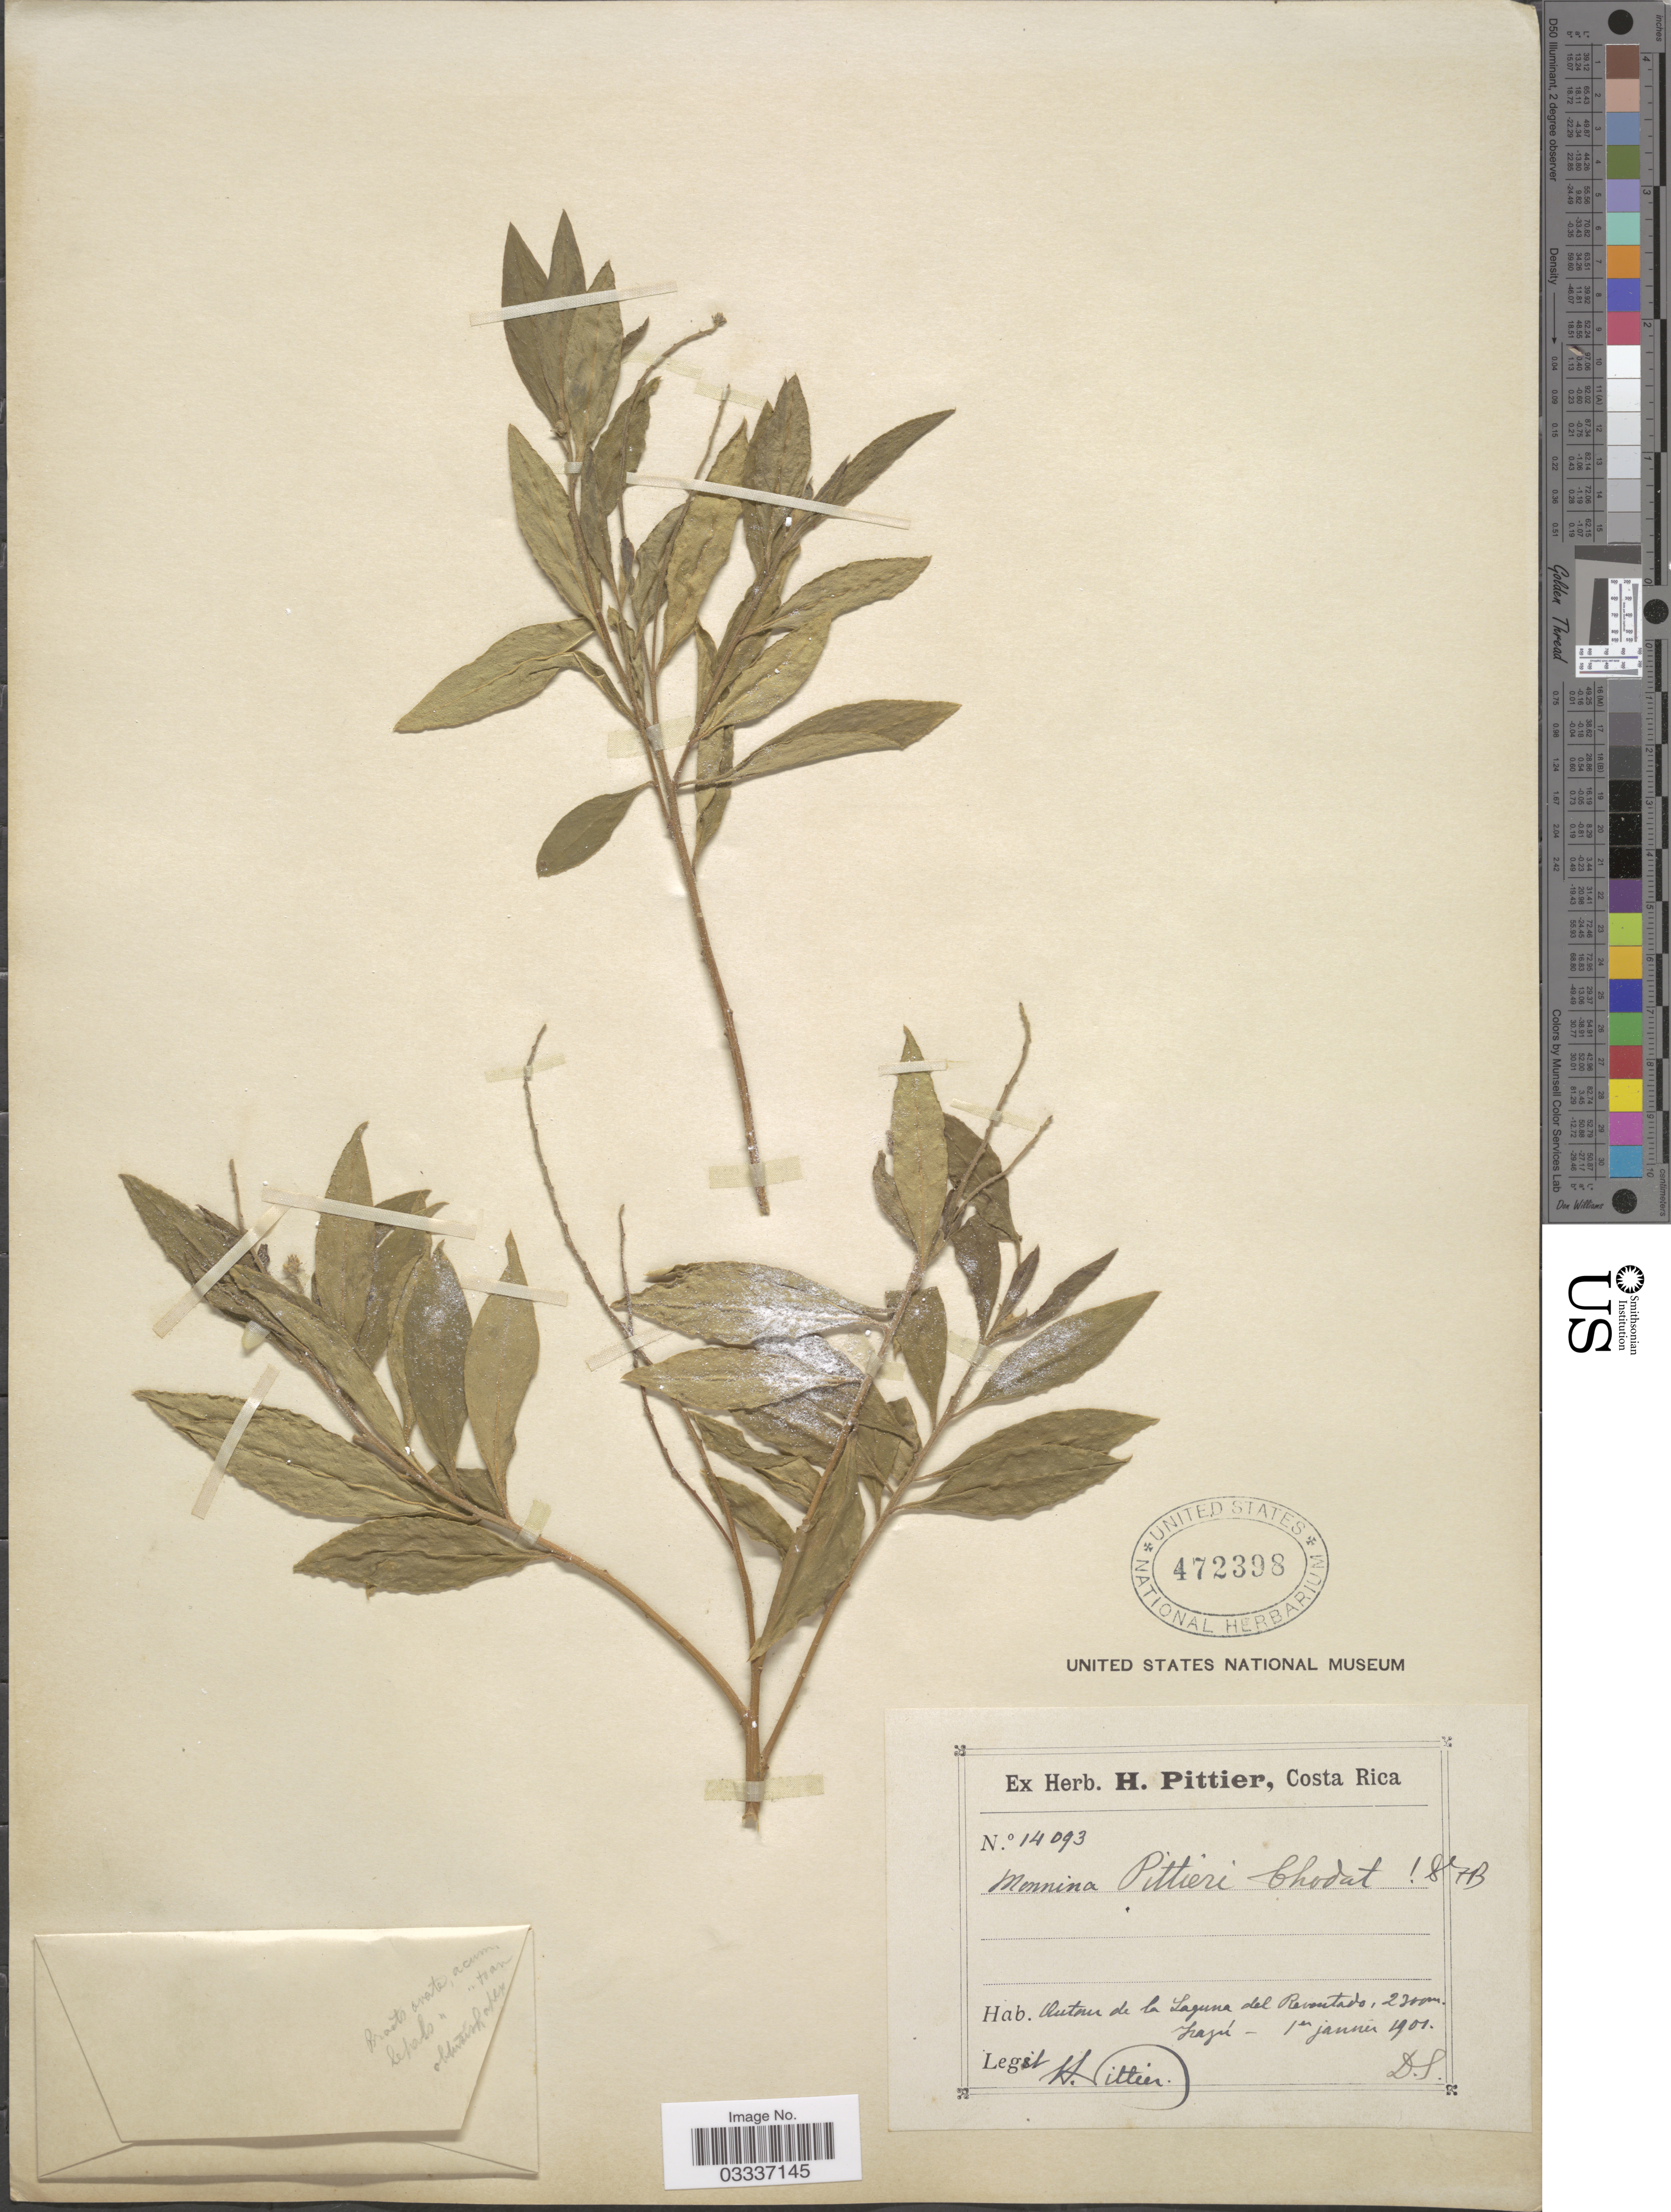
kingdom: Plantae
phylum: Tracheophyta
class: Magnoliopsida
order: Fabales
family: Polygalaceae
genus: Monnina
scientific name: Monnina xalapensis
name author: Kunth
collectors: H. F. Pittier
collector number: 14093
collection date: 1901-01-01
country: Costa Rica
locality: Qutan de la Laguna del Revontado, Irazú.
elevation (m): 2300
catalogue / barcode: US 472398